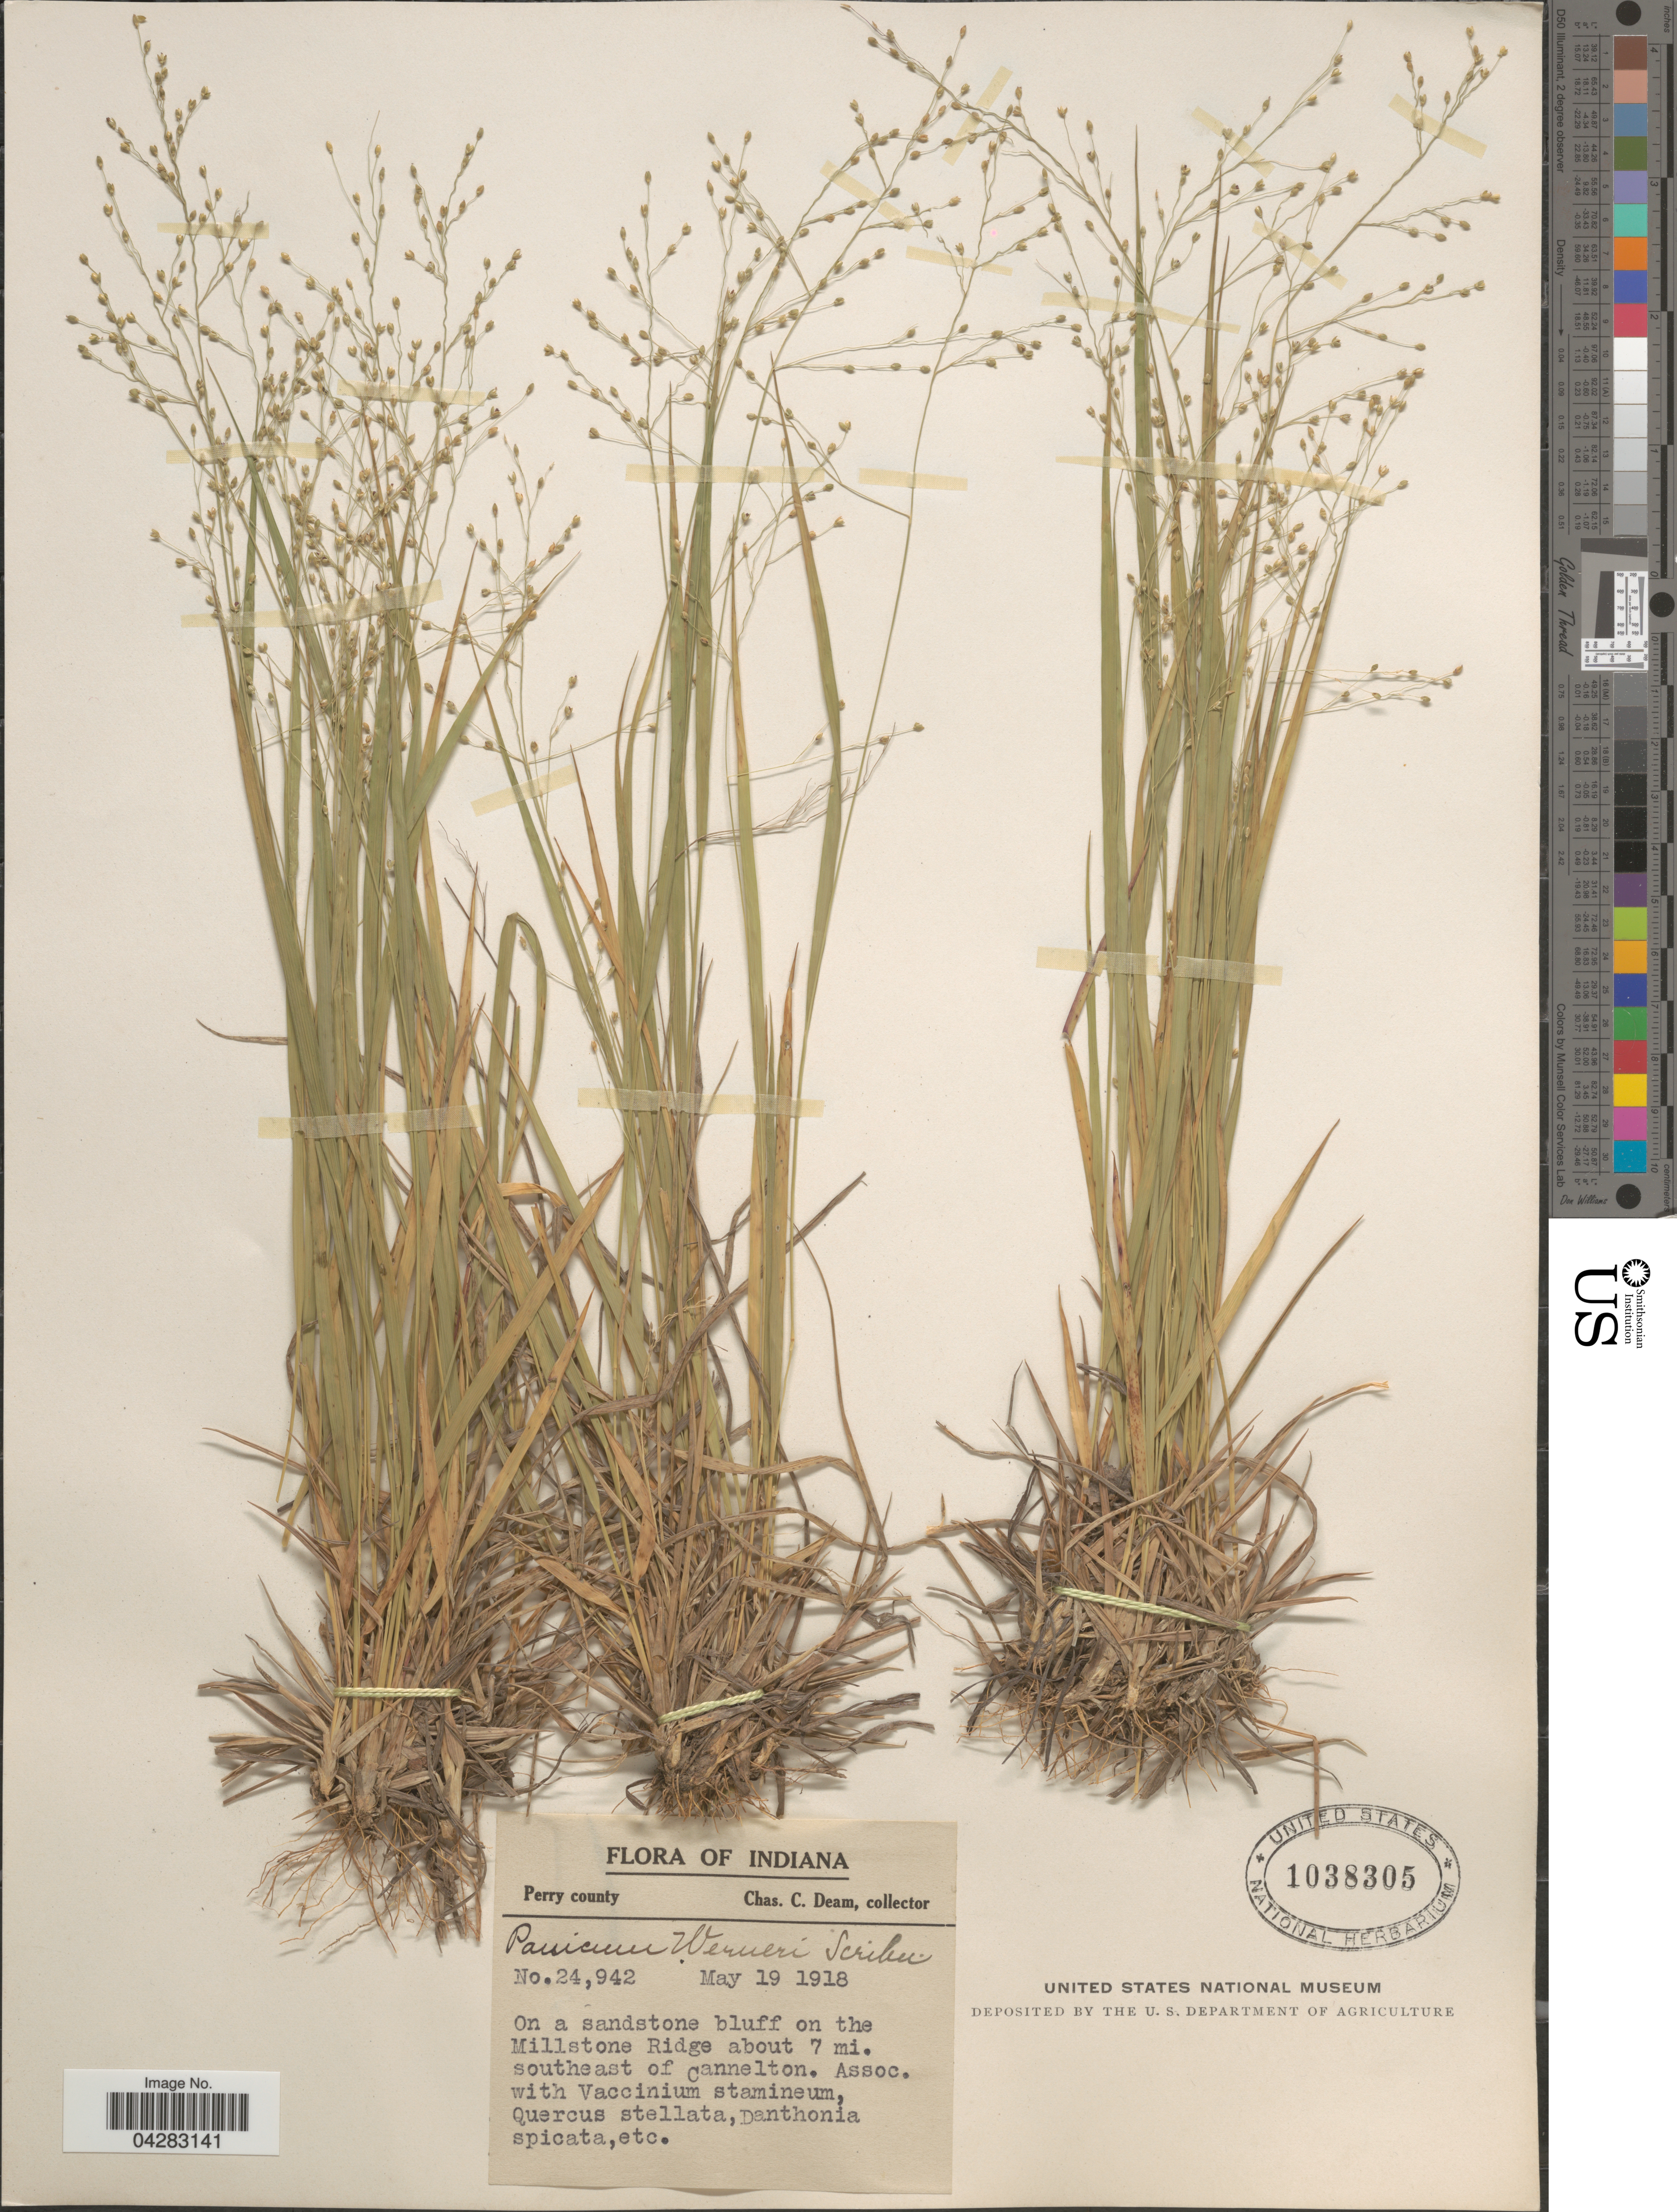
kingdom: Plantae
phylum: Tracheophyta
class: Liliopsida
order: Poales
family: Poaceae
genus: Dichanthelium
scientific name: Dichanthelium linearifolium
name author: (Scribn.) Gould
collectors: C. C. Deam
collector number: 24942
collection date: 1918-05-19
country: United States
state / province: Indiana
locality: Perry county. On a sandstone bluff on the Millstone Ridge about 7 mi. southeast of Cannelton.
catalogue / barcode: US 1038305